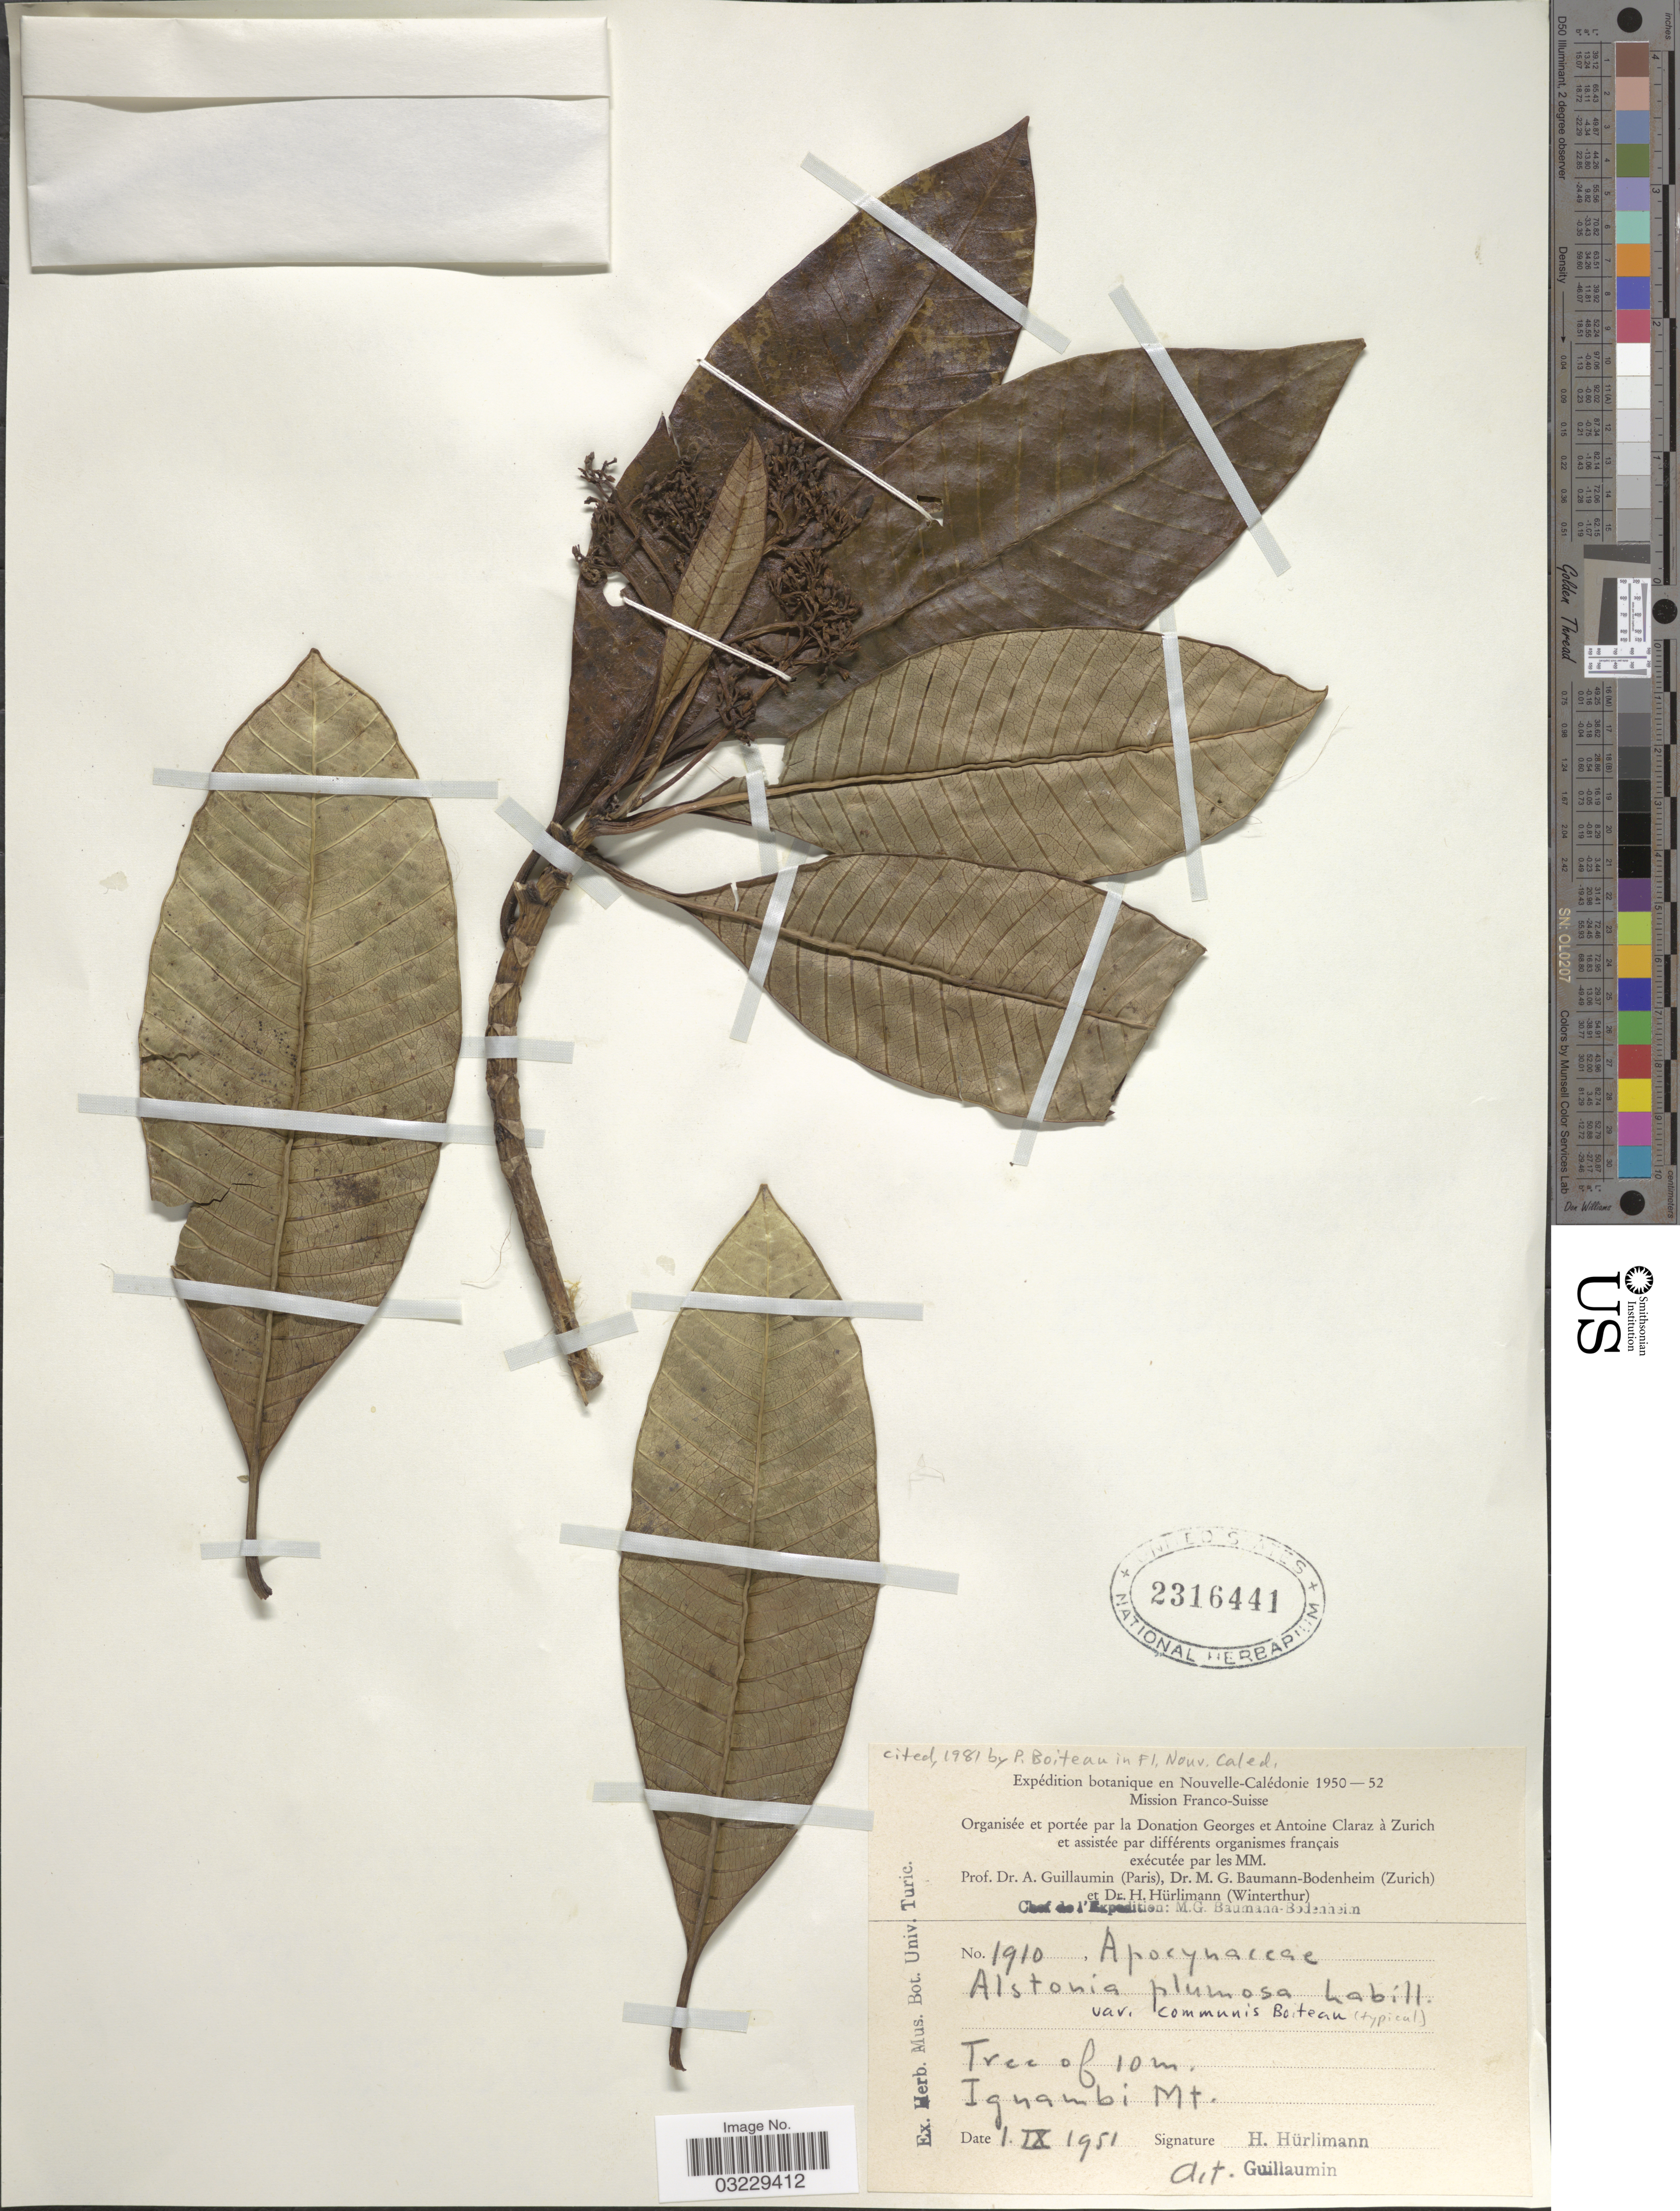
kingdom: Plantae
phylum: Tracheophyta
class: Magnoliopsida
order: Gentianales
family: Apocynaceae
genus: Alstonia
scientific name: Alstonia plumosa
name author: Labill.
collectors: H. Hürlimann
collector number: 1910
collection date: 1951-09-01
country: New Caledonia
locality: Iguambi Mt.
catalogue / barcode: US 2316441